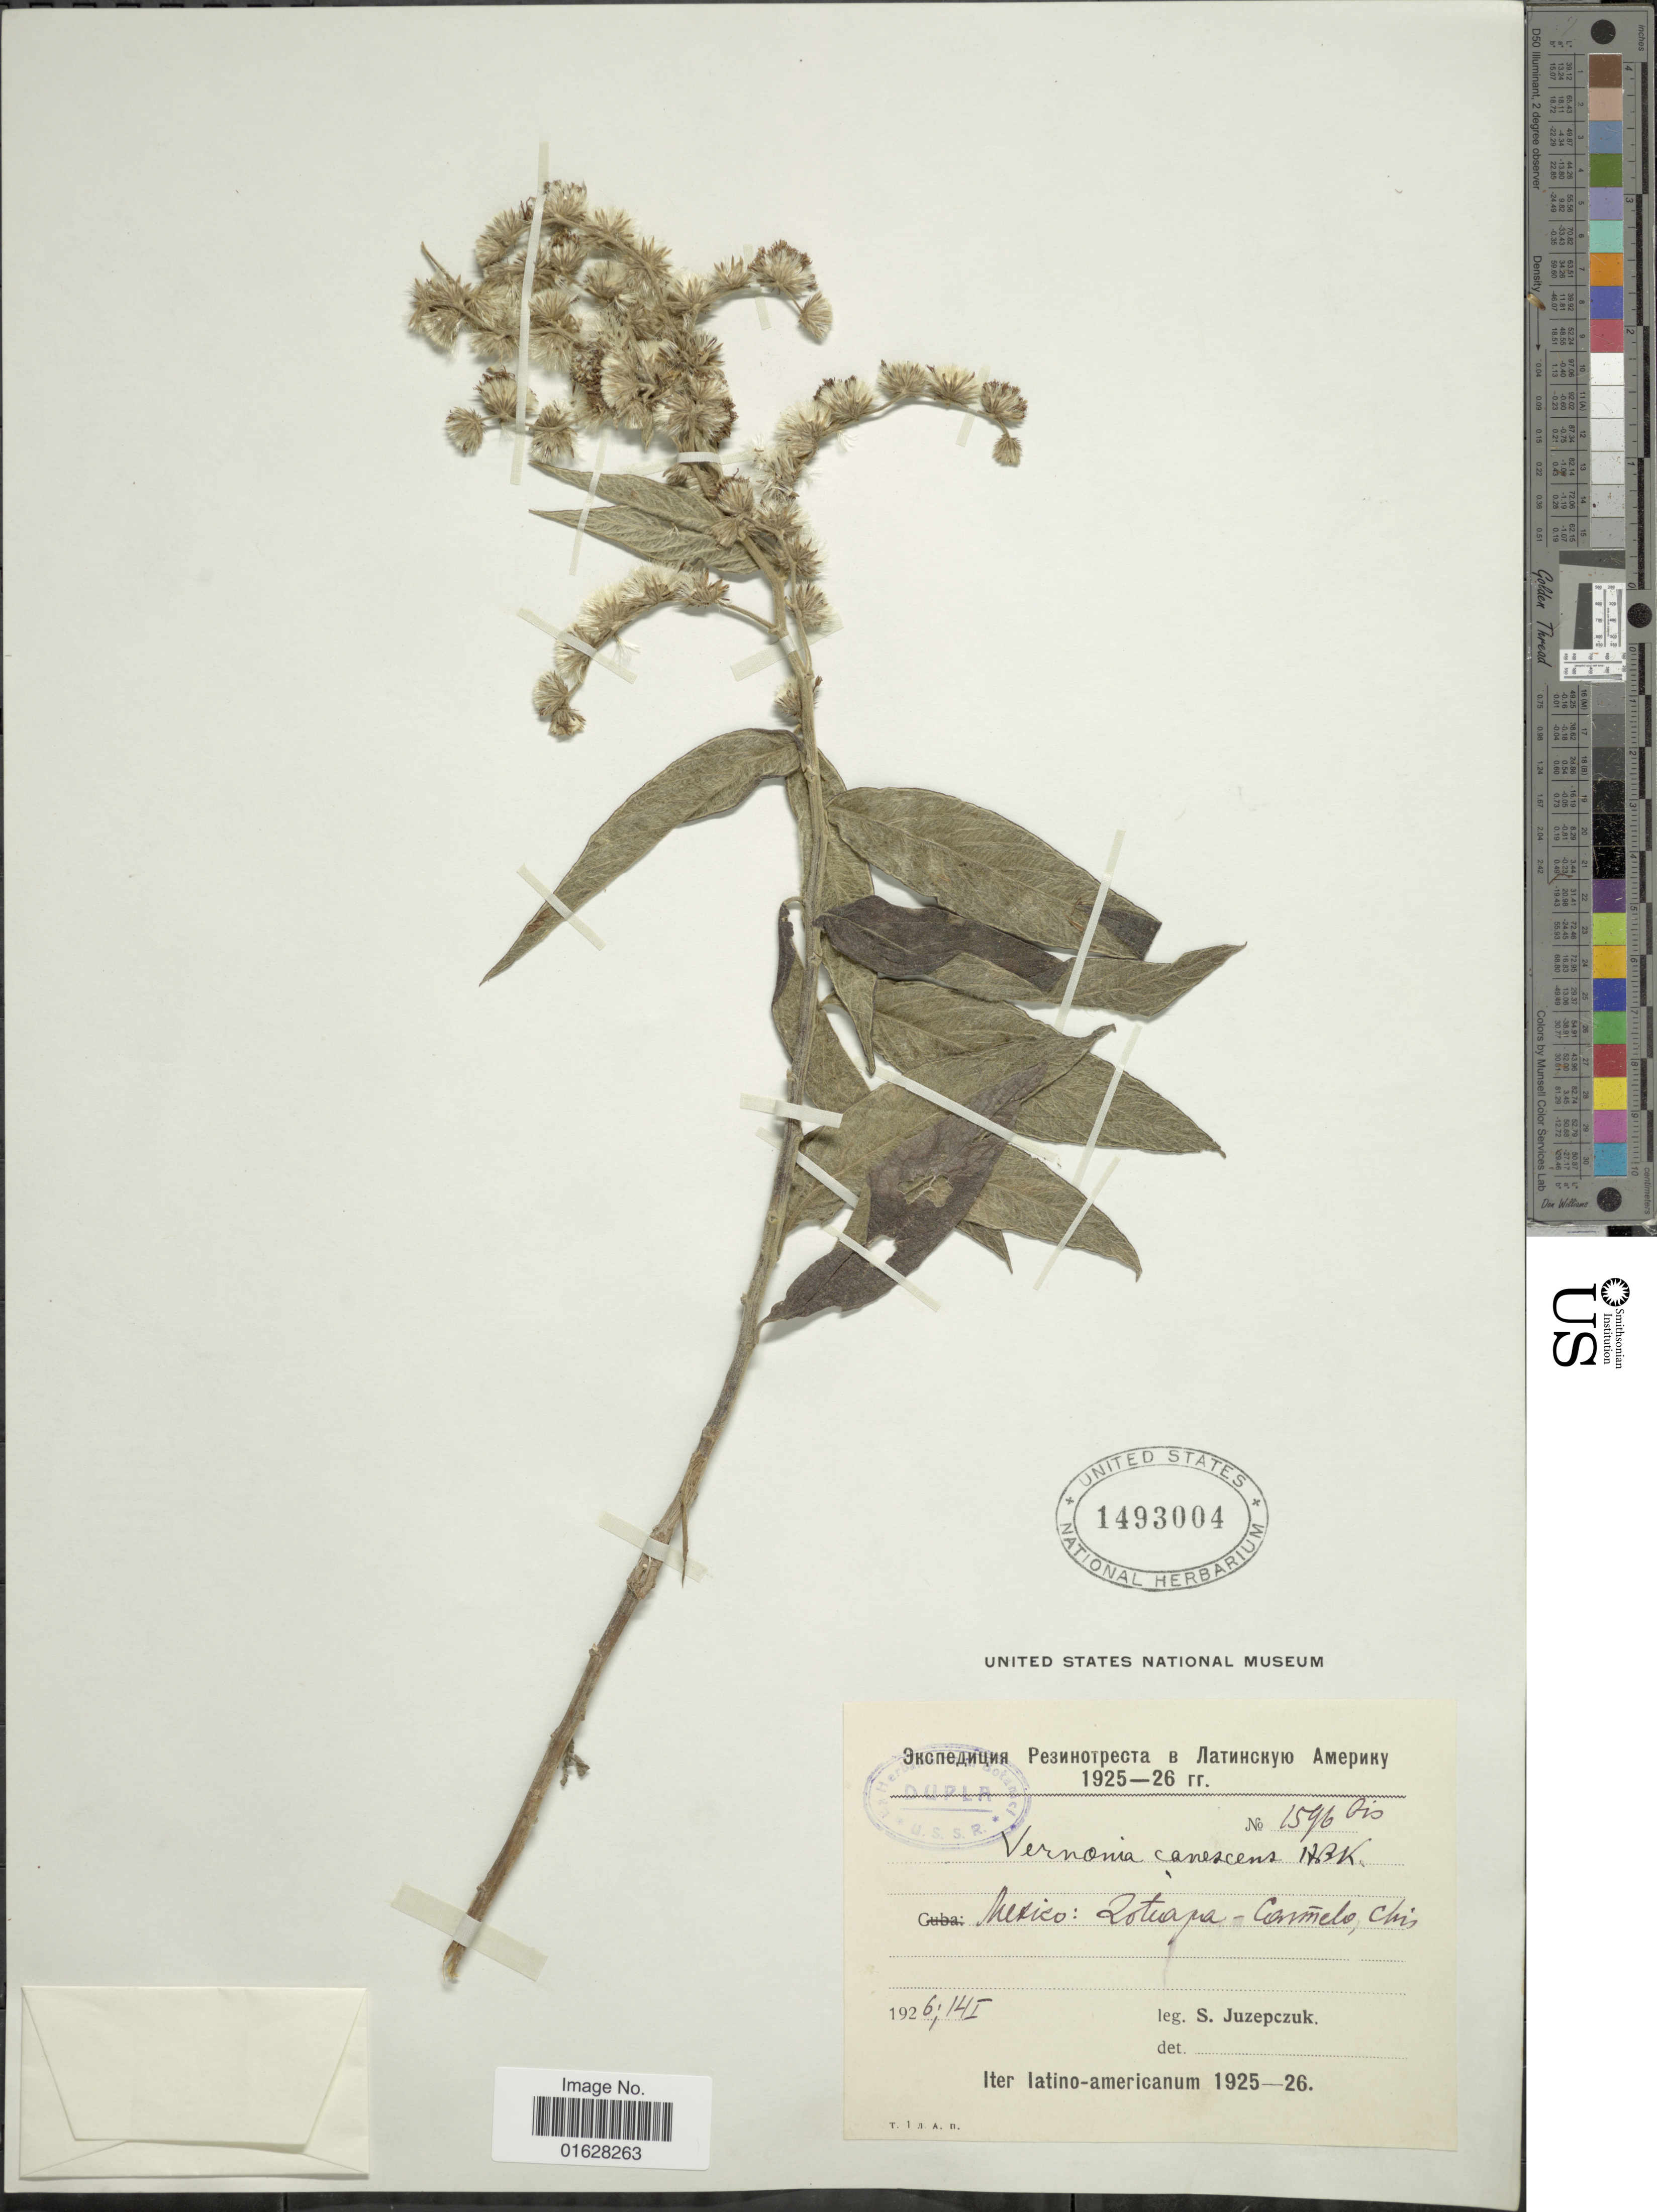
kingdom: Plantae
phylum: Tracheophyta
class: Magnoliopsida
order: Asterales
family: Asteraceae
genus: Lepidaploa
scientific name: Lepidaploa canescens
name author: (Kunth) H. Rob.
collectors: S. V. Juzepczuk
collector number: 1596bis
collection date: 1926-01-14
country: Mexico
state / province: Chiapas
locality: Mexico, Zoteapa, Carmelo, Chis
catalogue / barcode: US 1493004